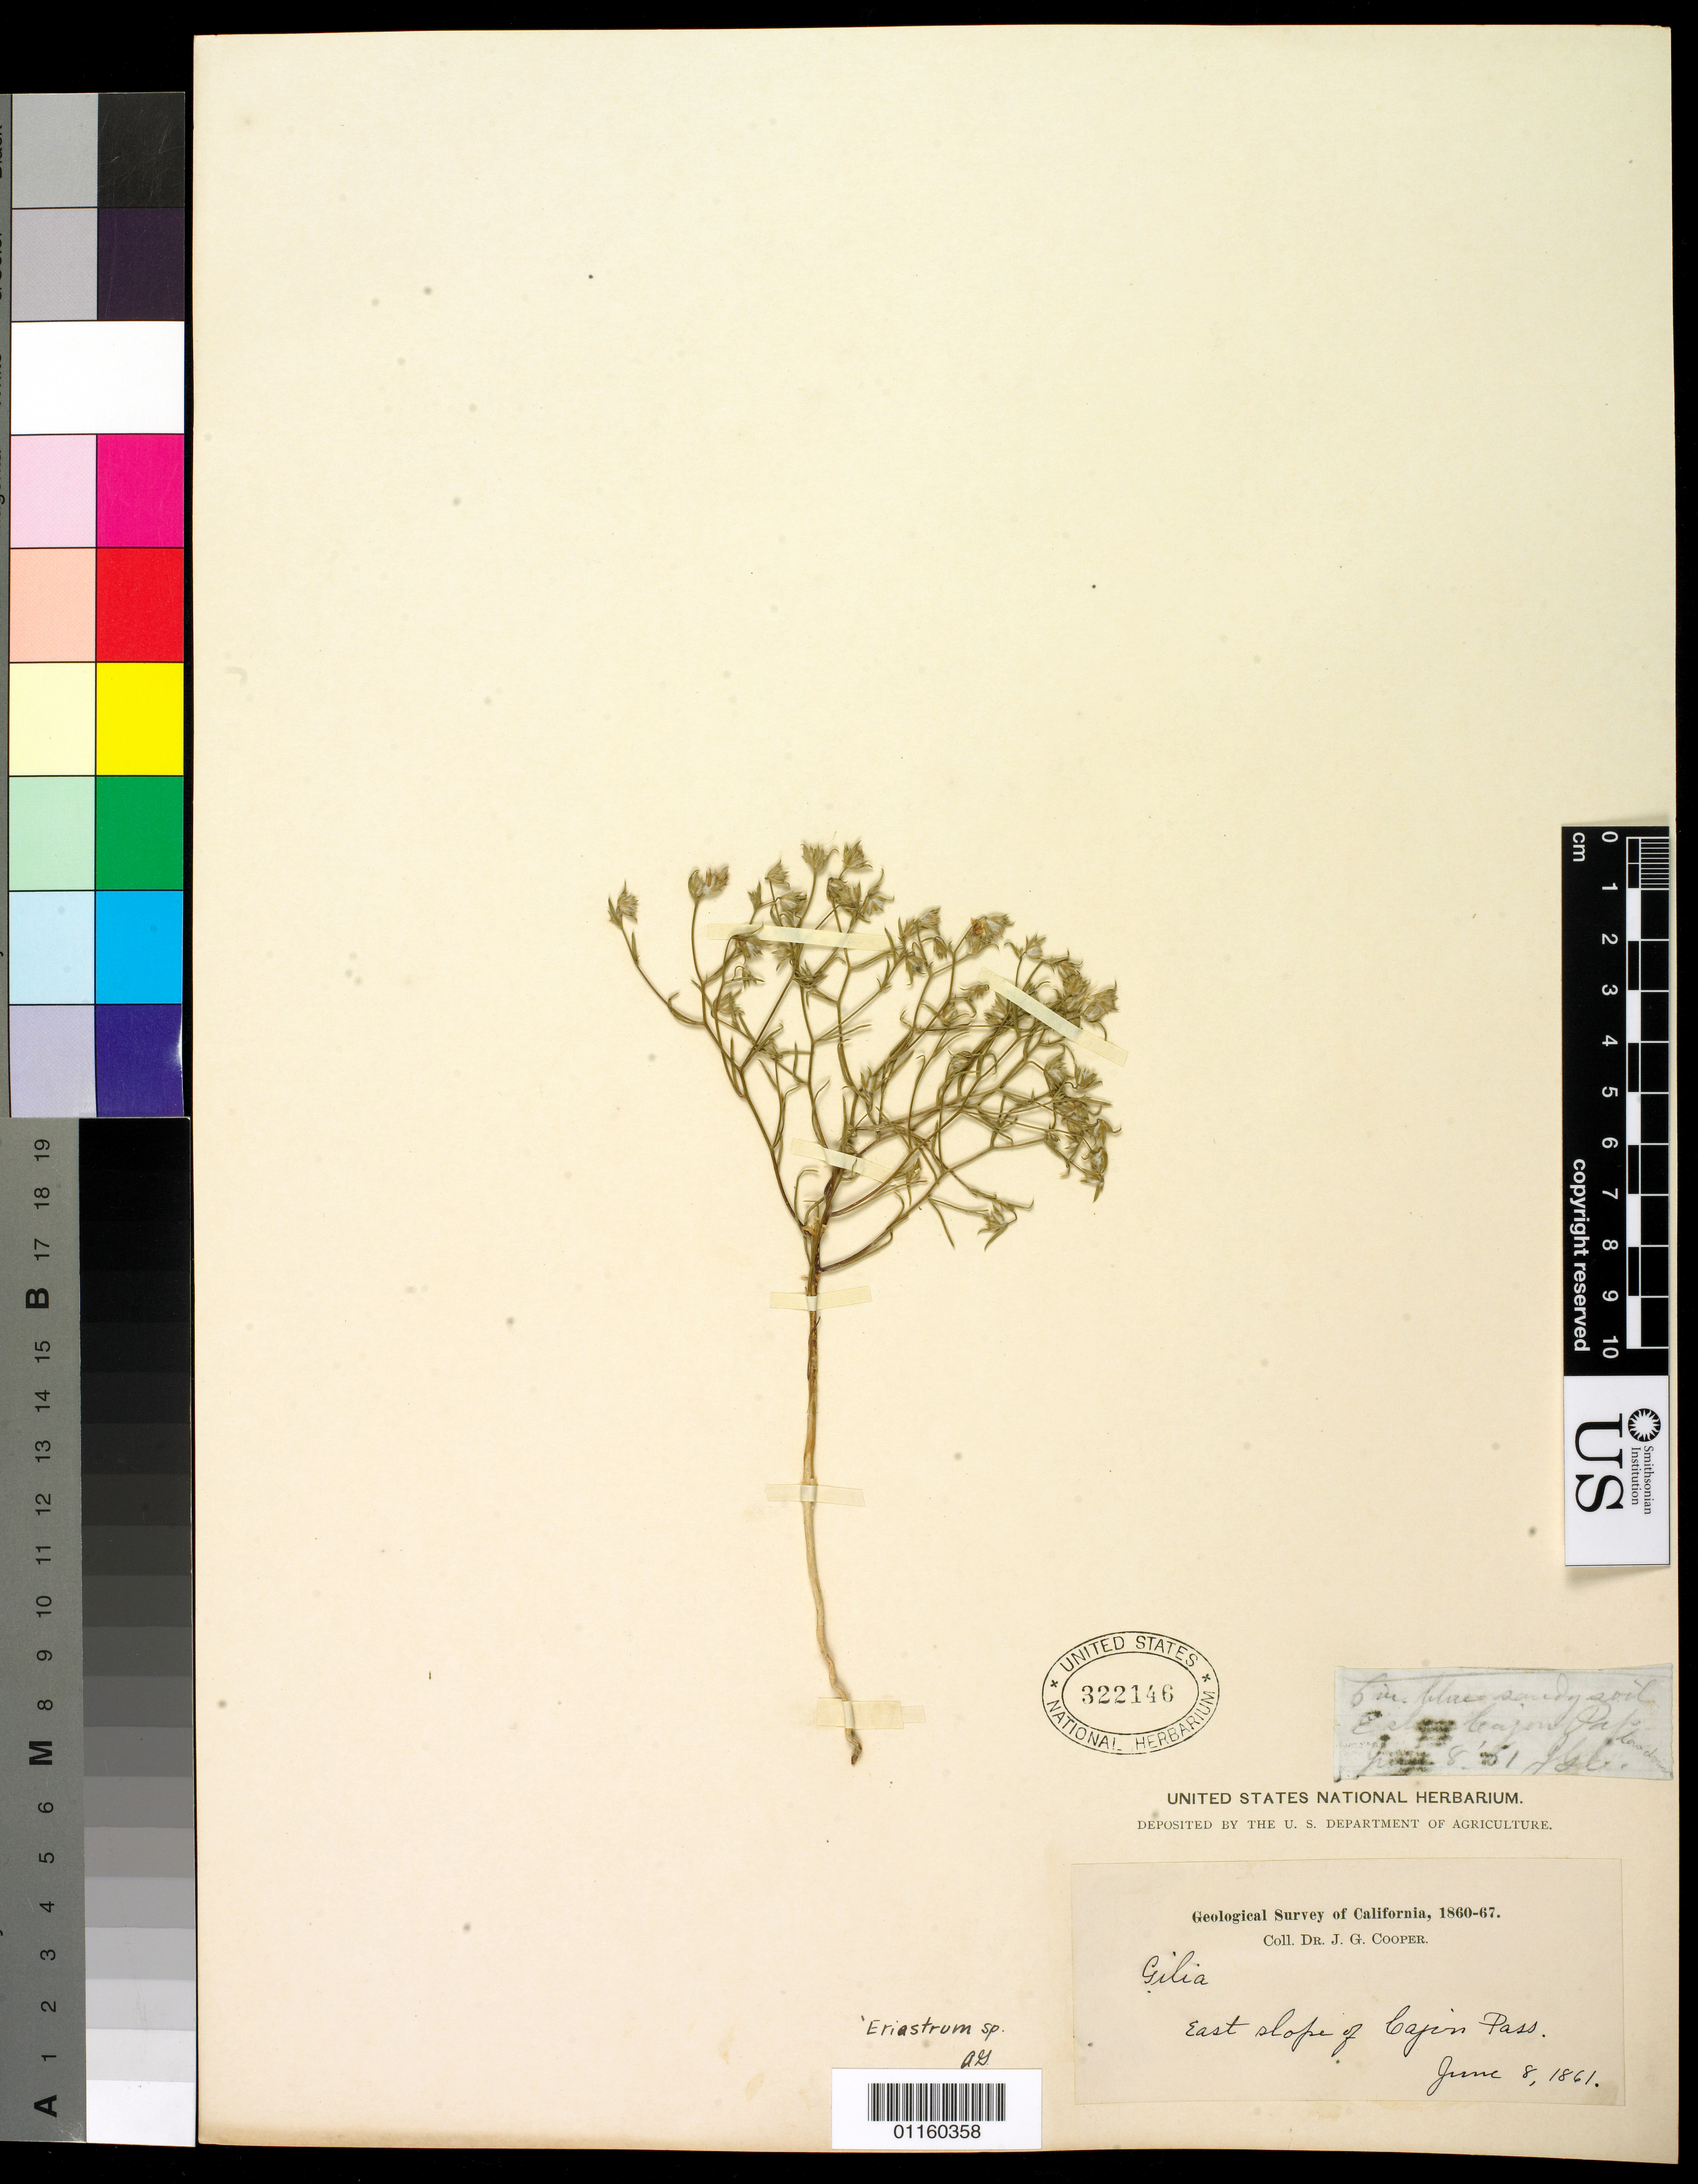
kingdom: Plantae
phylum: Tracheophyta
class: Magnoliopsida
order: Ericales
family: Polemoniaceae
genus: Eriastrum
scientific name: Eriastrum sp.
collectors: J. G. Cooper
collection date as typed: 8 Jun 1861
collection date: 1861-06-08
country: United States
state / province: California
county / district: San Bernardino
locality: east slope of Cajon Pass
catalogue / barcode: US 322146